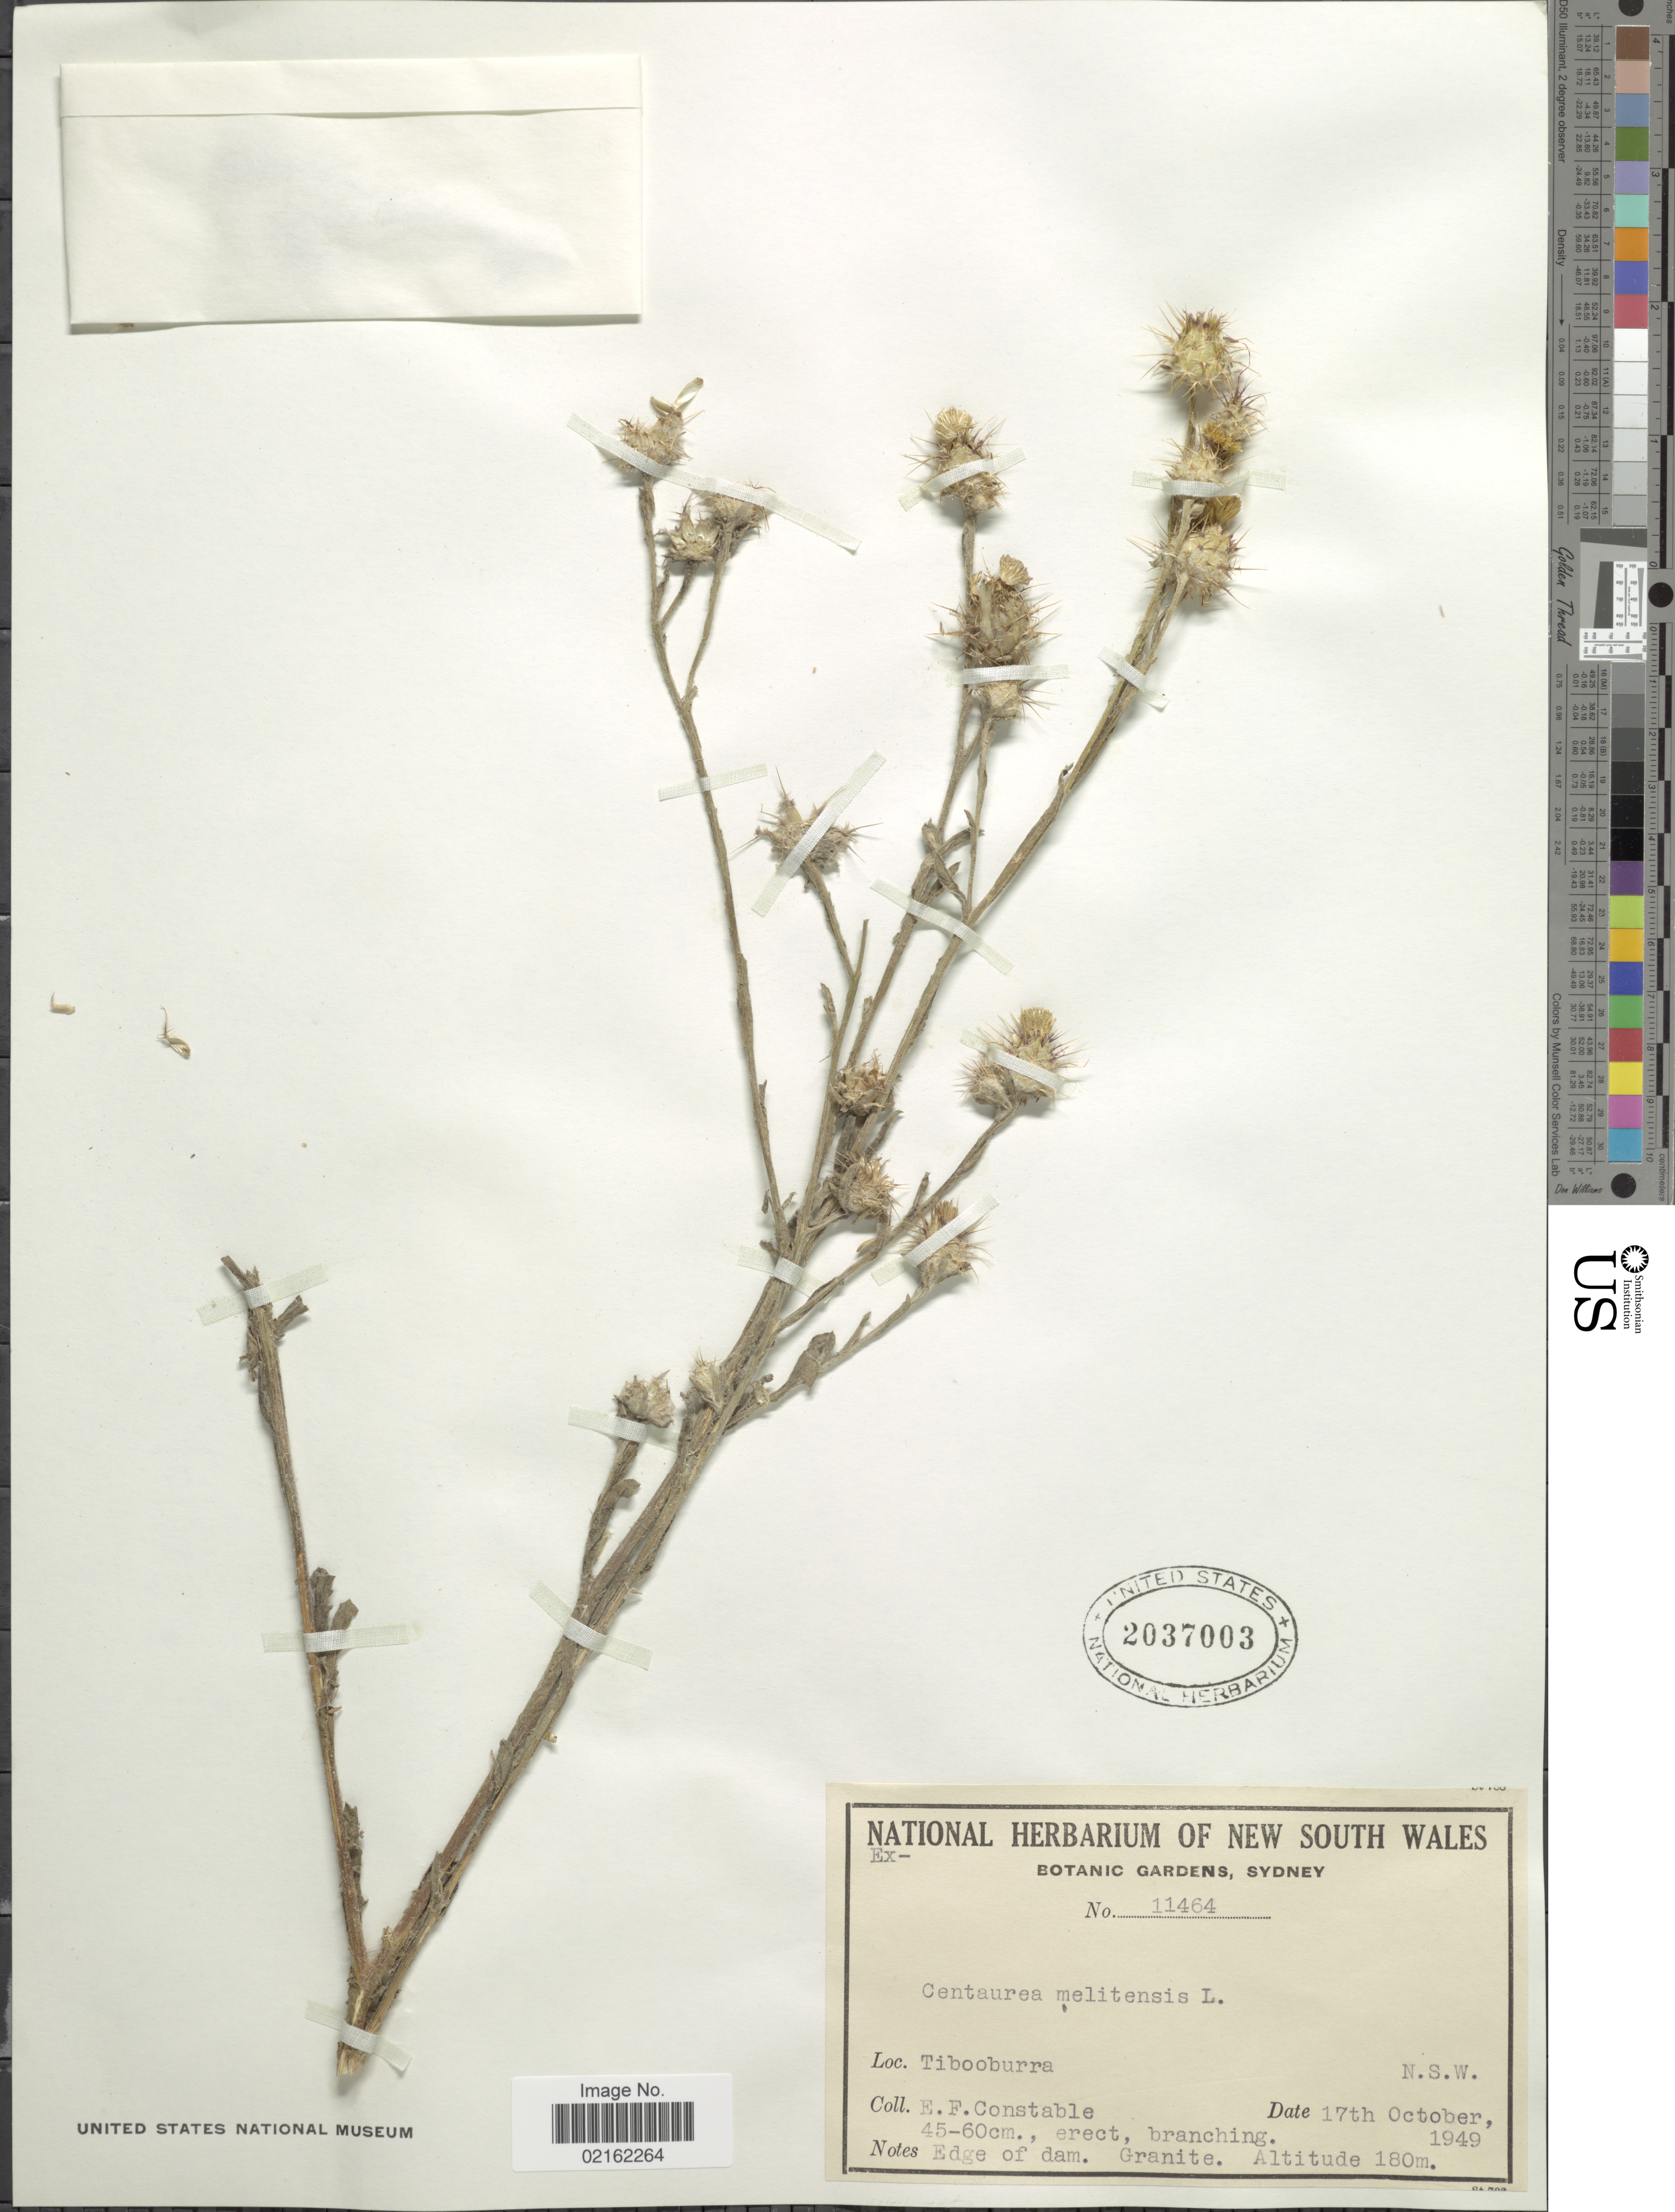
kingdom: Plantae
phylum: Tracheophyta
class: Magnoliopsida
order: Asterales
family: Asteraceae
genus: Centaurea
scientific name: Centaurea melitensis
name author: L.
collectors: E. F. Constable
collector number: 11464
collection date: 1949-10-17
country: Australia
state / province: New South Wales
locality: Tibooburra, N. S. W.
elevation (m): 180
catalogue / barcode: US 2037003